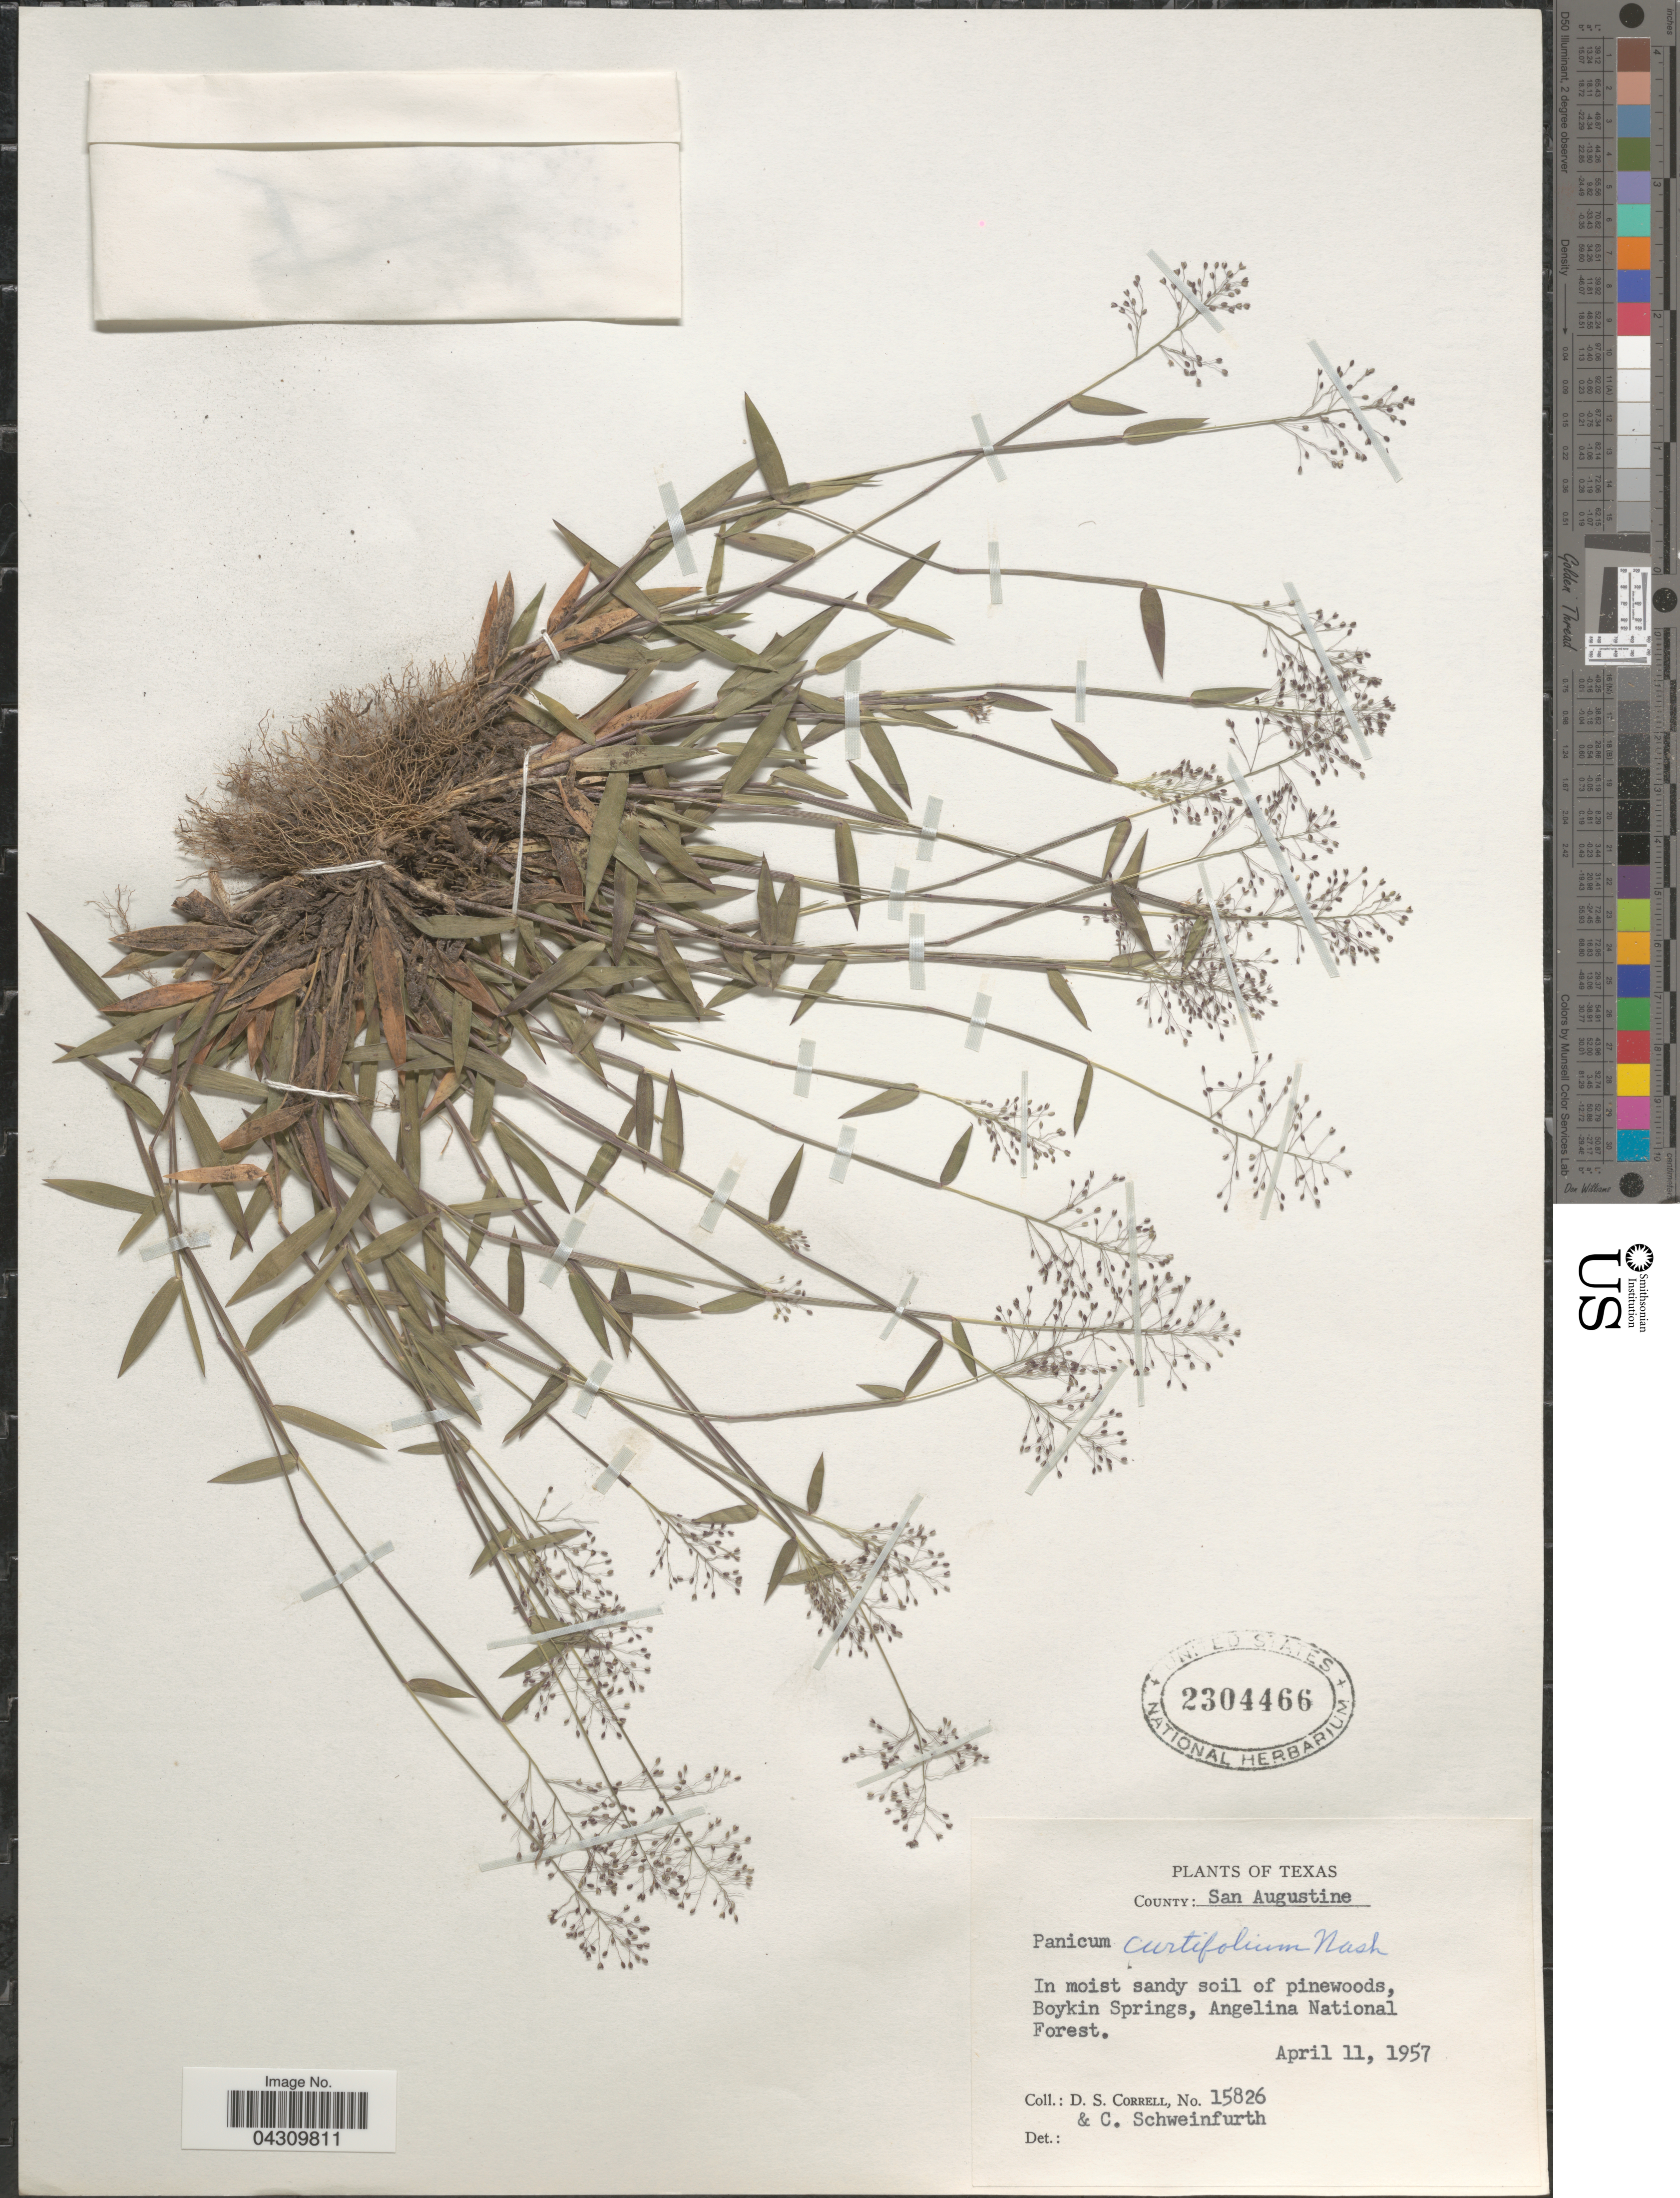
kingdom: Plantae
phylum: Tracheophyta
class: Liliopsida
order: Poales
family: Poaceae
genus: Dichanthelium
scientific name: Dichanthelium acuminatum var. acuminatum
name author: (Sw.) Gould & C.A. Clark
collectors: D. S. Correll & C. Schweinfurth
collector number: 15826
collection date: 1957-04-11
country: United States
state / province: Texas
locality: County: San Augustine. In moist sandy soil of pinewoods, Boykin Springs, Angelina National Forest.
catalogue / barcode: US 2304466